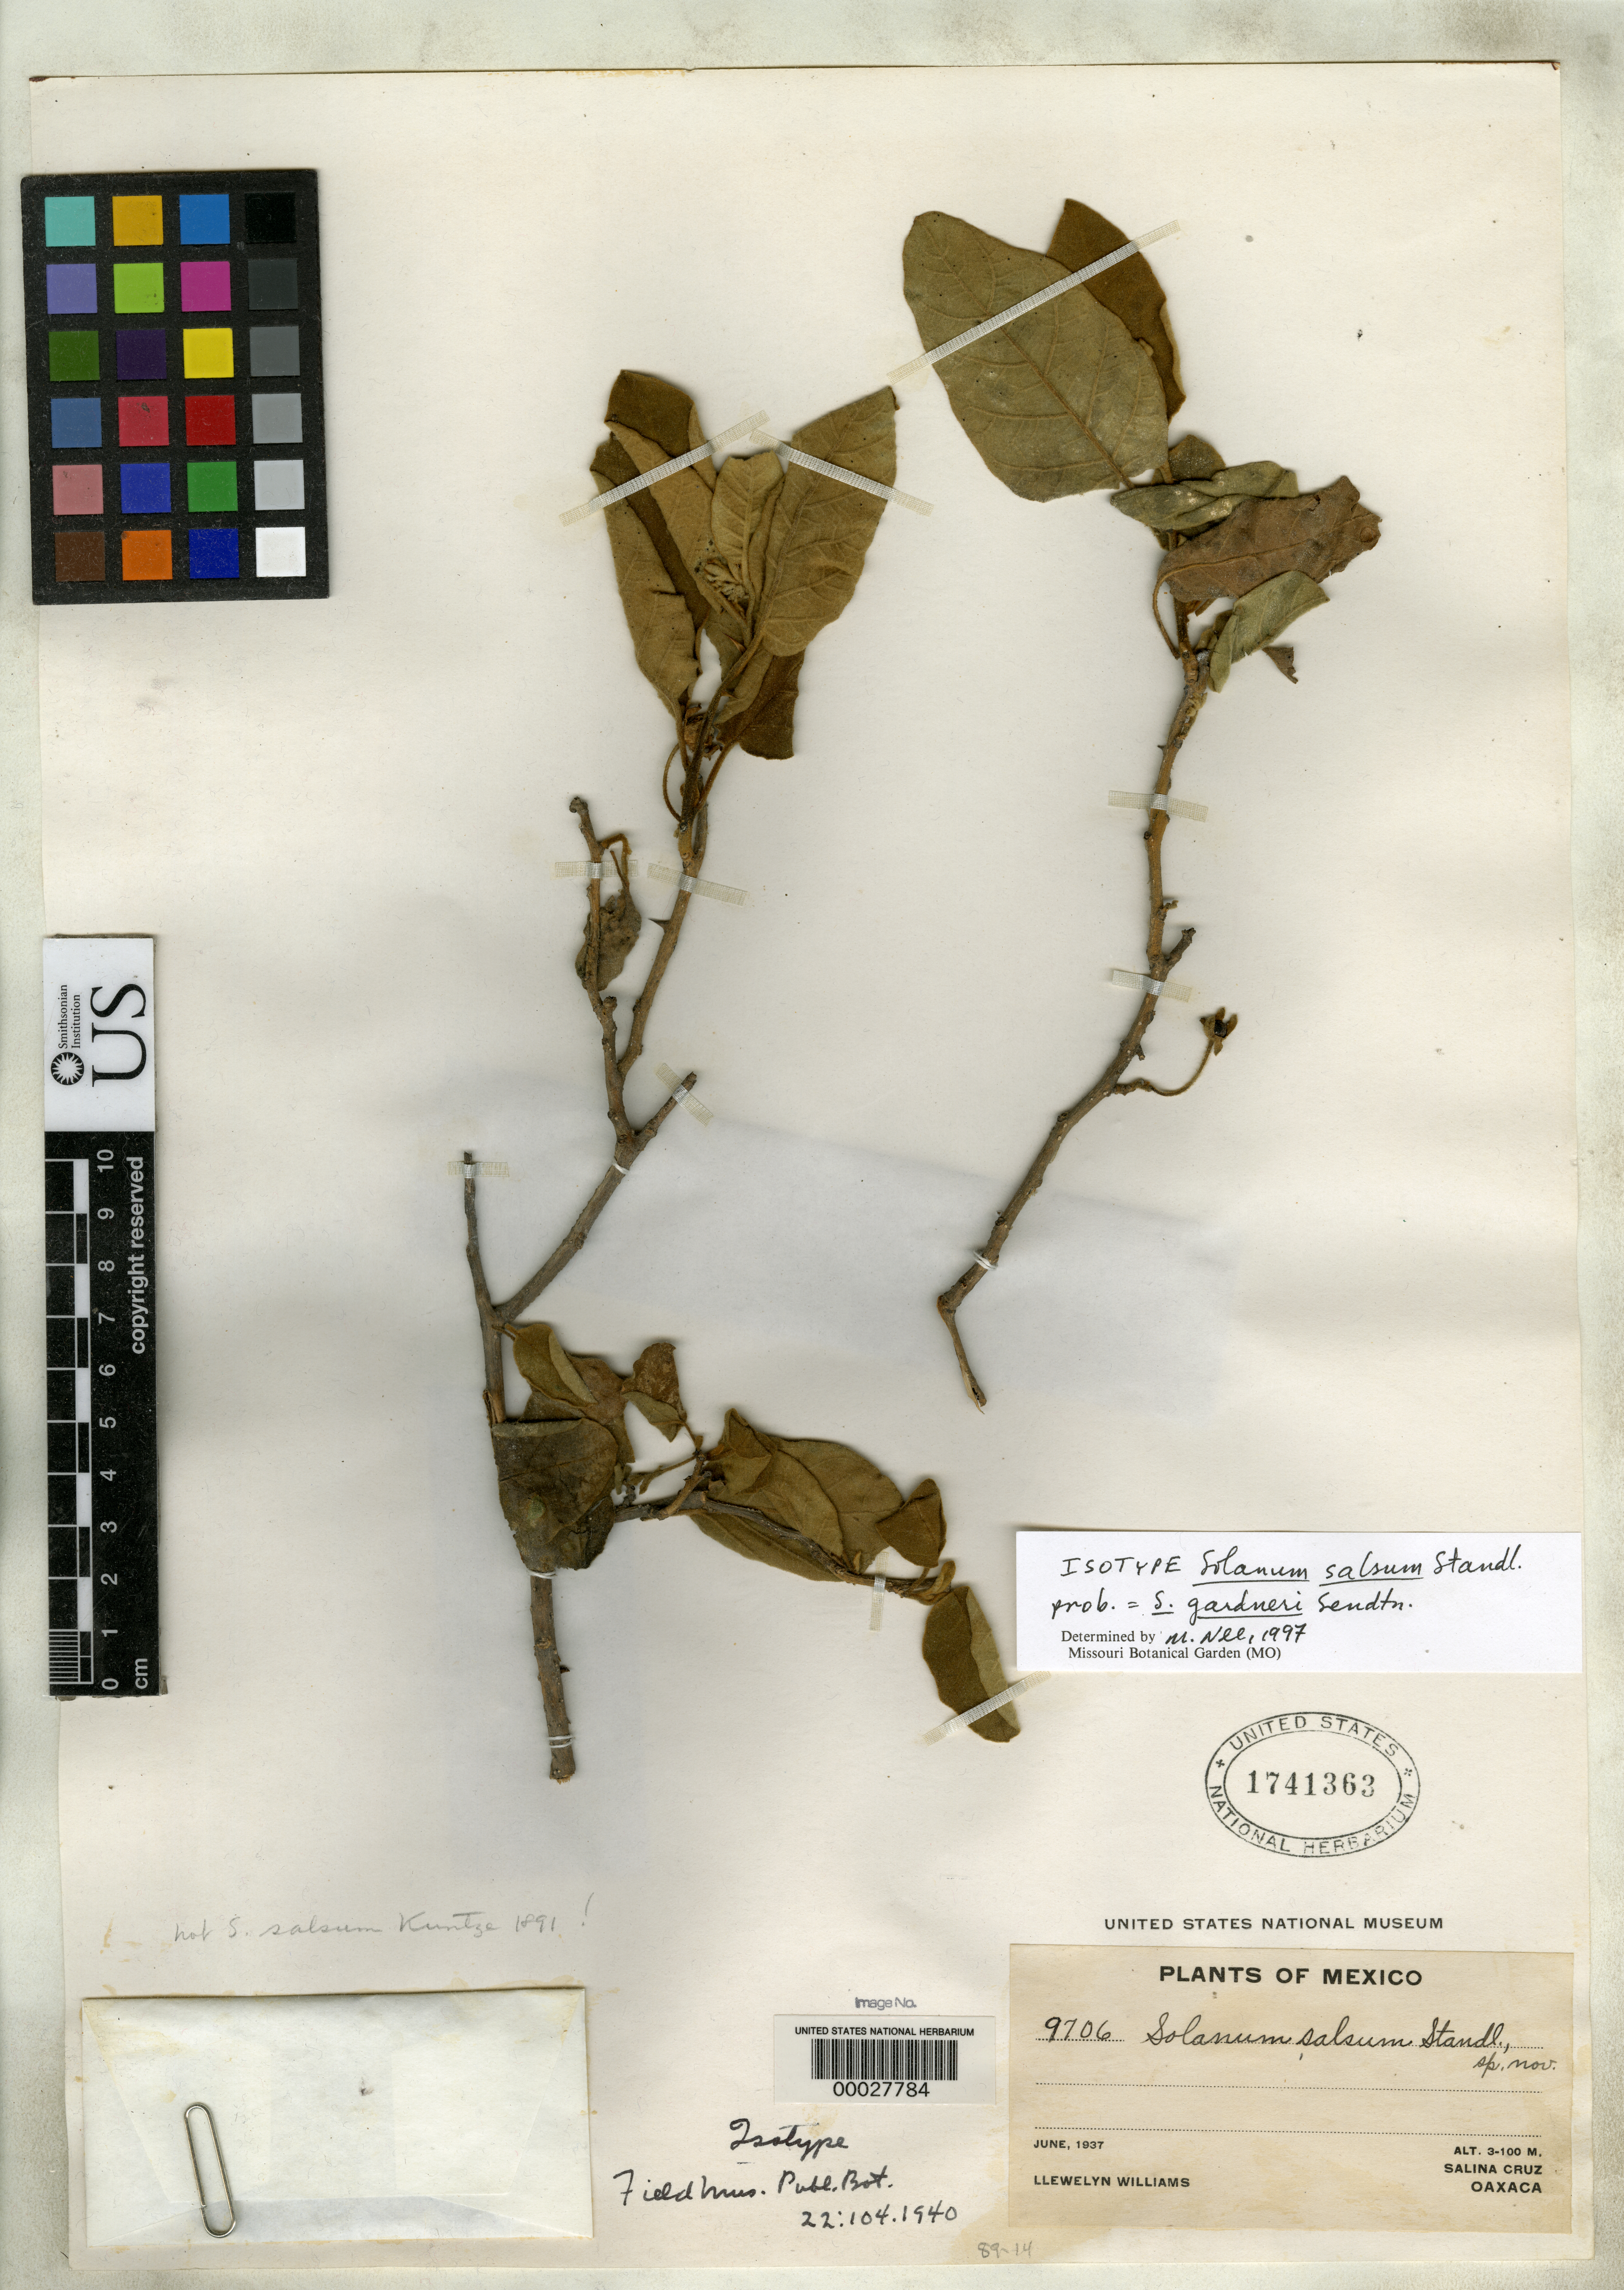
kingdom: Plantae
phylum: Tracheophyta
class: Magnoliopsida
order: Solanales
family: Solanaceae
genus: Solanum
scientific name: Solanum salsum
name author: Standl.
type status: Isotype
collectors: Ll. Williams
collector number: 9706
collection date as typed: Jun 1937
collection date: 1937-06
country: Mexico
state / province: Oaxaca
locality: Salina Cruz.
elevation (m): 3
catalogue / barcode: US 1741363